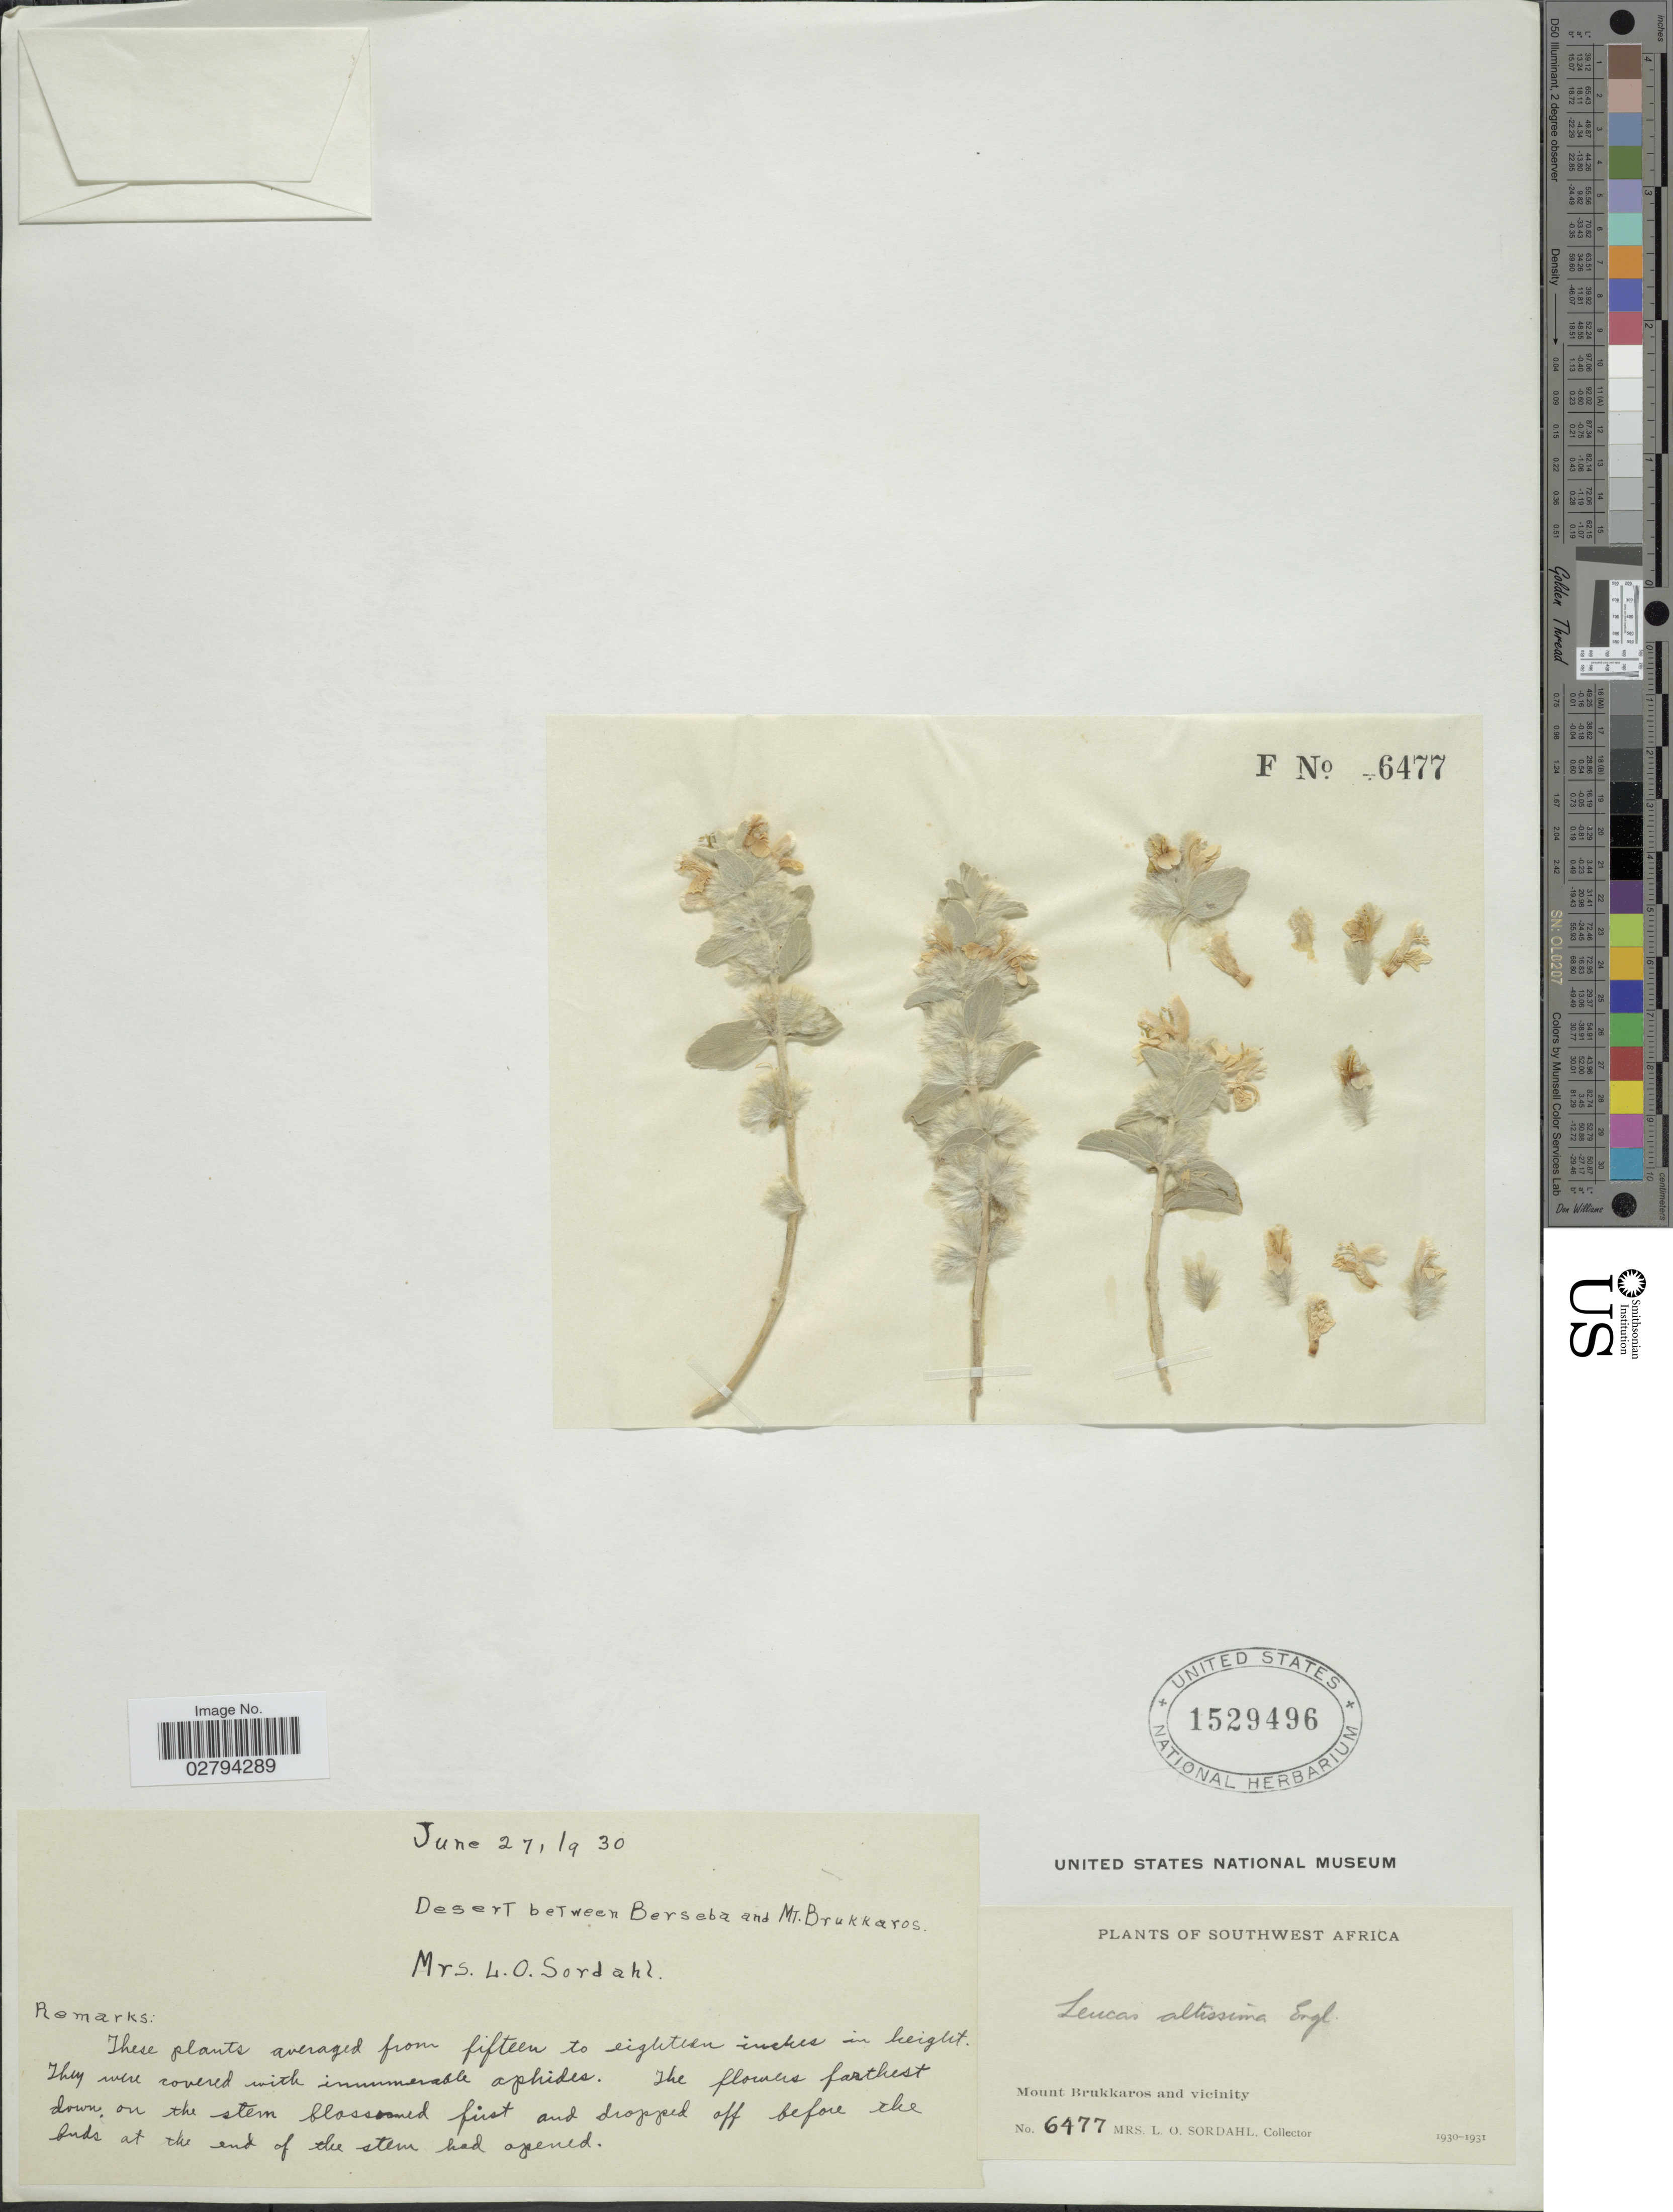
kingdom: Plantae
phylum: Tracheophyta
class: Magnoliopsida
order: Lamiales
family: Lamiaceae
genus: Leucas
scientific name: Leucas altissima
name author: Engl.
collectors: L. Sordahl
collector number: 6477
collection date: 1930-06-27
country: Namibia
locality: Southwest Africa. Mount Brukkaros and vicinity. Desert between Berseba and Mt. Brukkaros.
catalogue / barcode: US 1529496